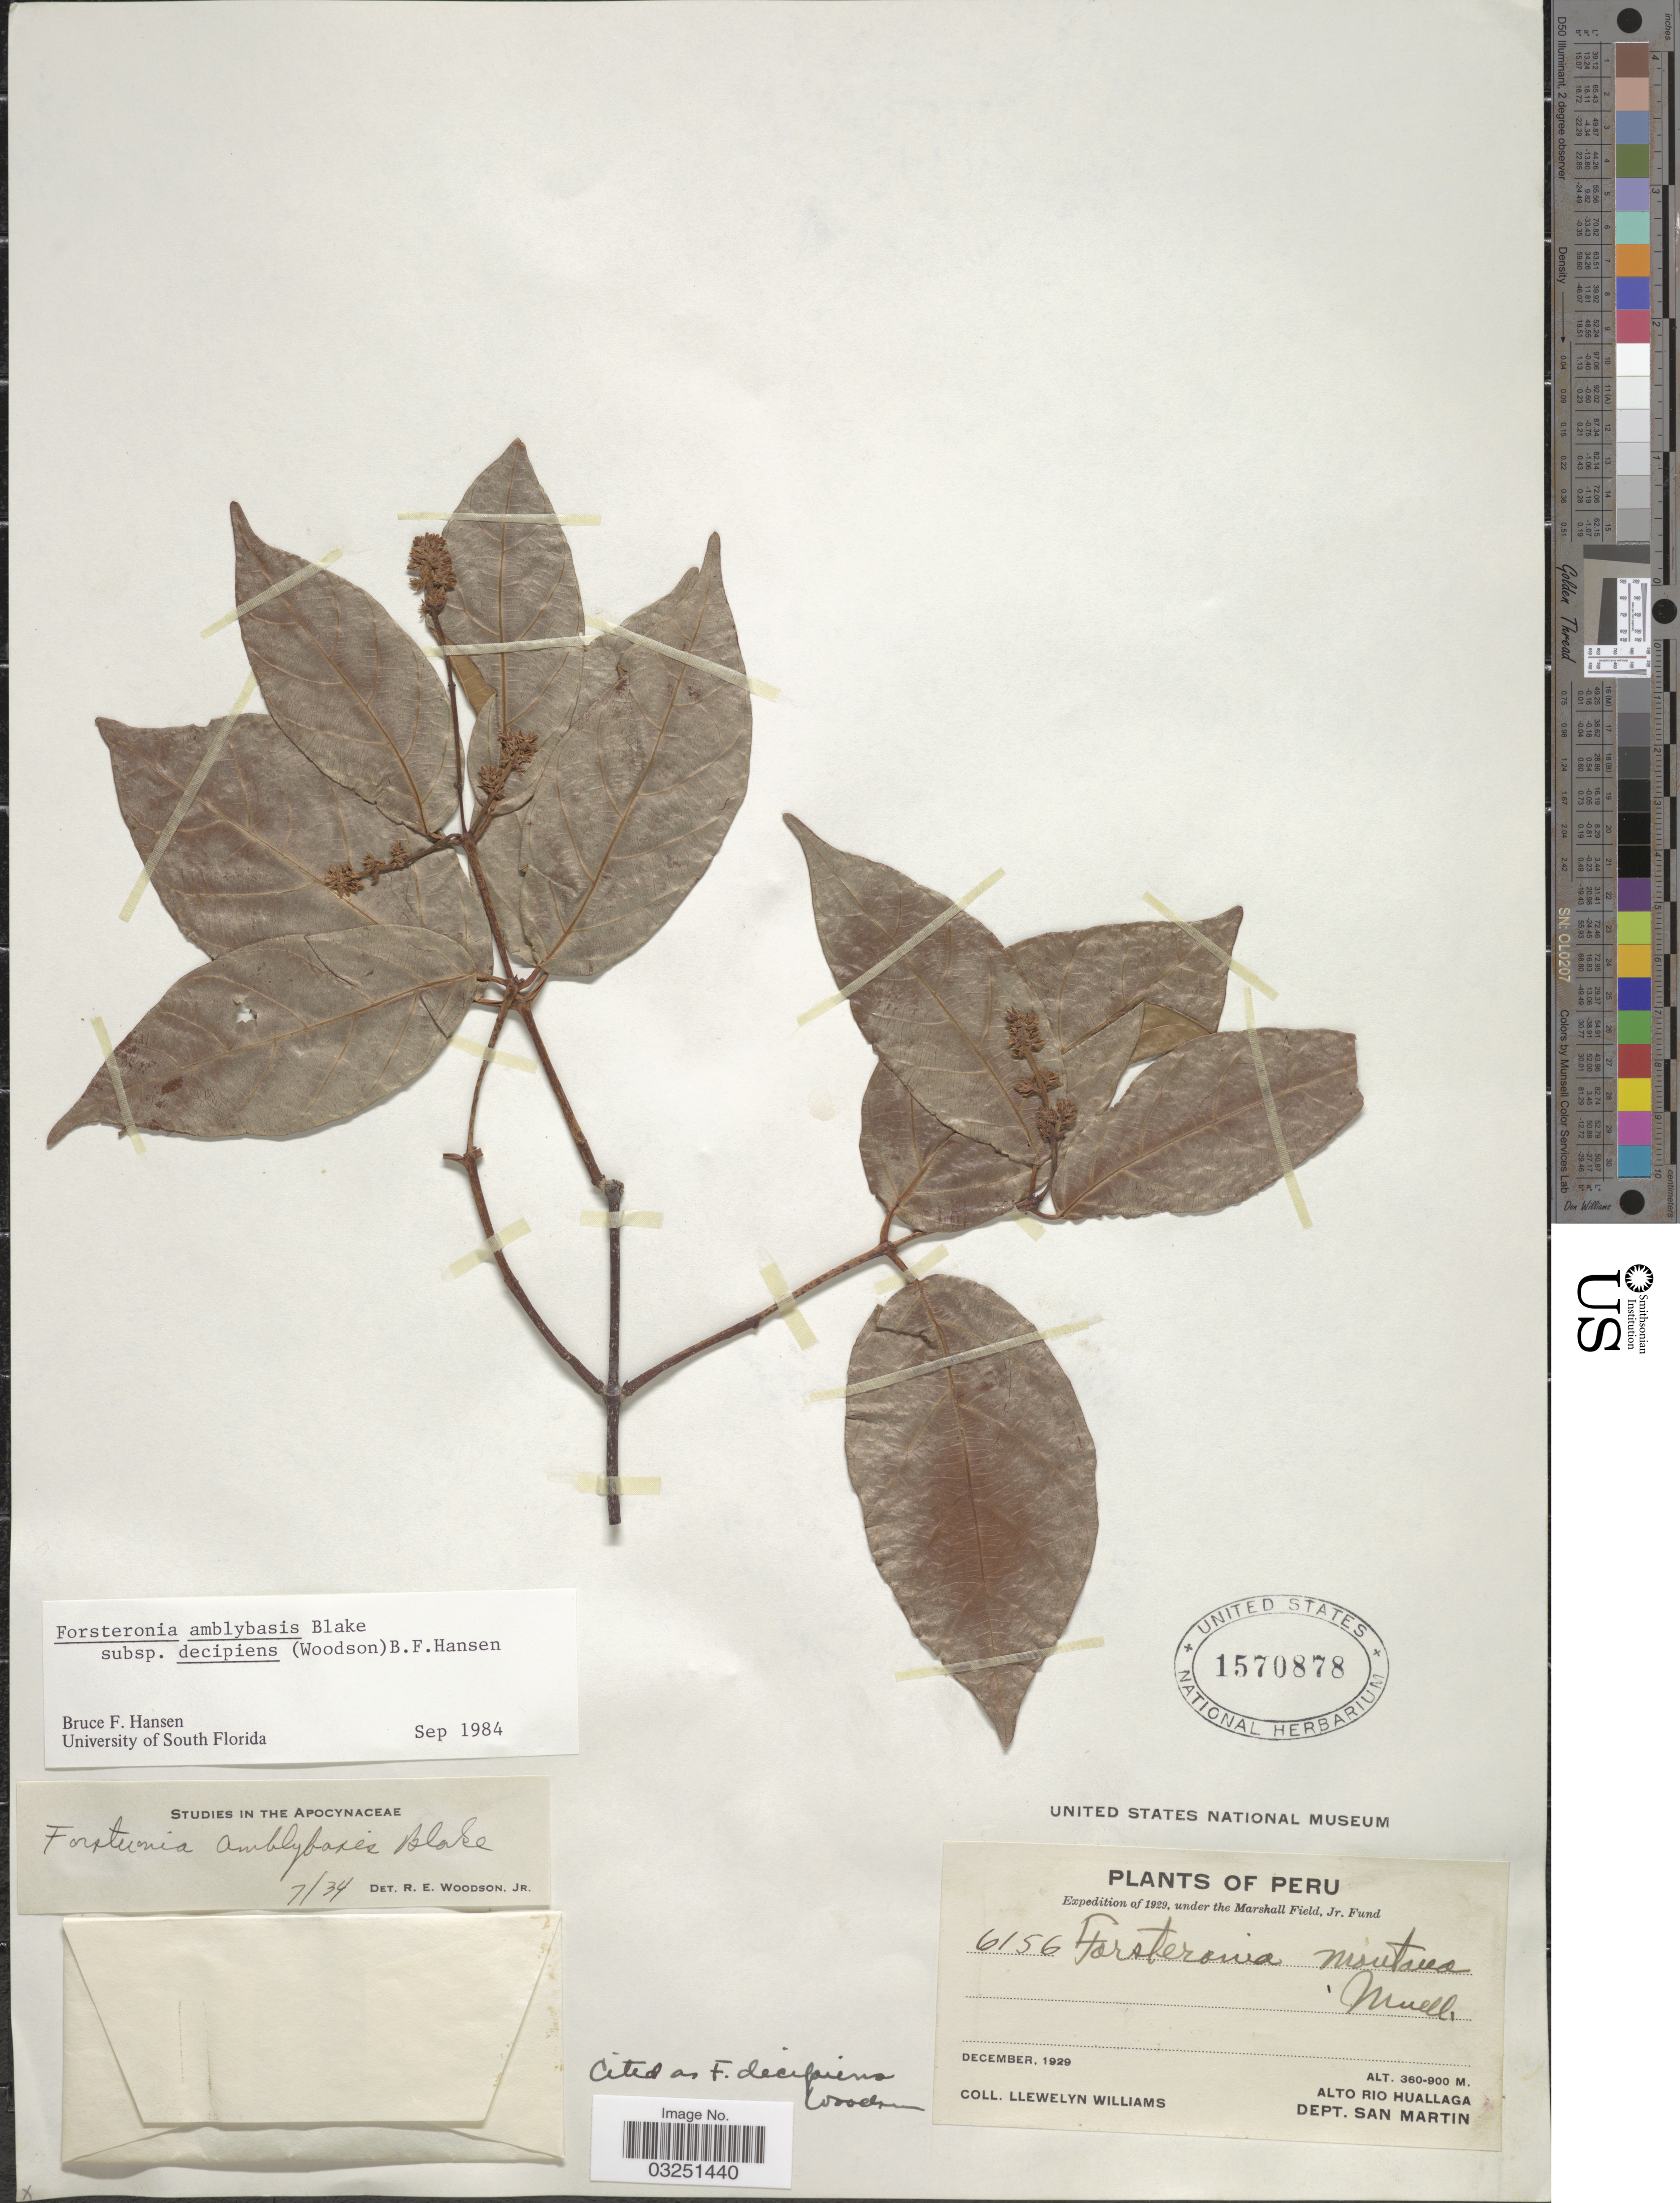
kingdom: Plantae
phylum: Tracheophyta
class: Magnoliopsida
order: Gentianales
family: Apocynaceae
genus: Forsteronia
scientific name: Forsteronia amblybasis subsp. decipiens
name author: (Woodson) B.F. Hansen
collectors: Ll. Williams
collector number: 6156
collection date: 1929-12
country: Peru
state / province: San Martín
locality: Alto Rio Huallaga. Dept. San Martin.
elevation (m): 360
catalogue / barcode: US 1570878